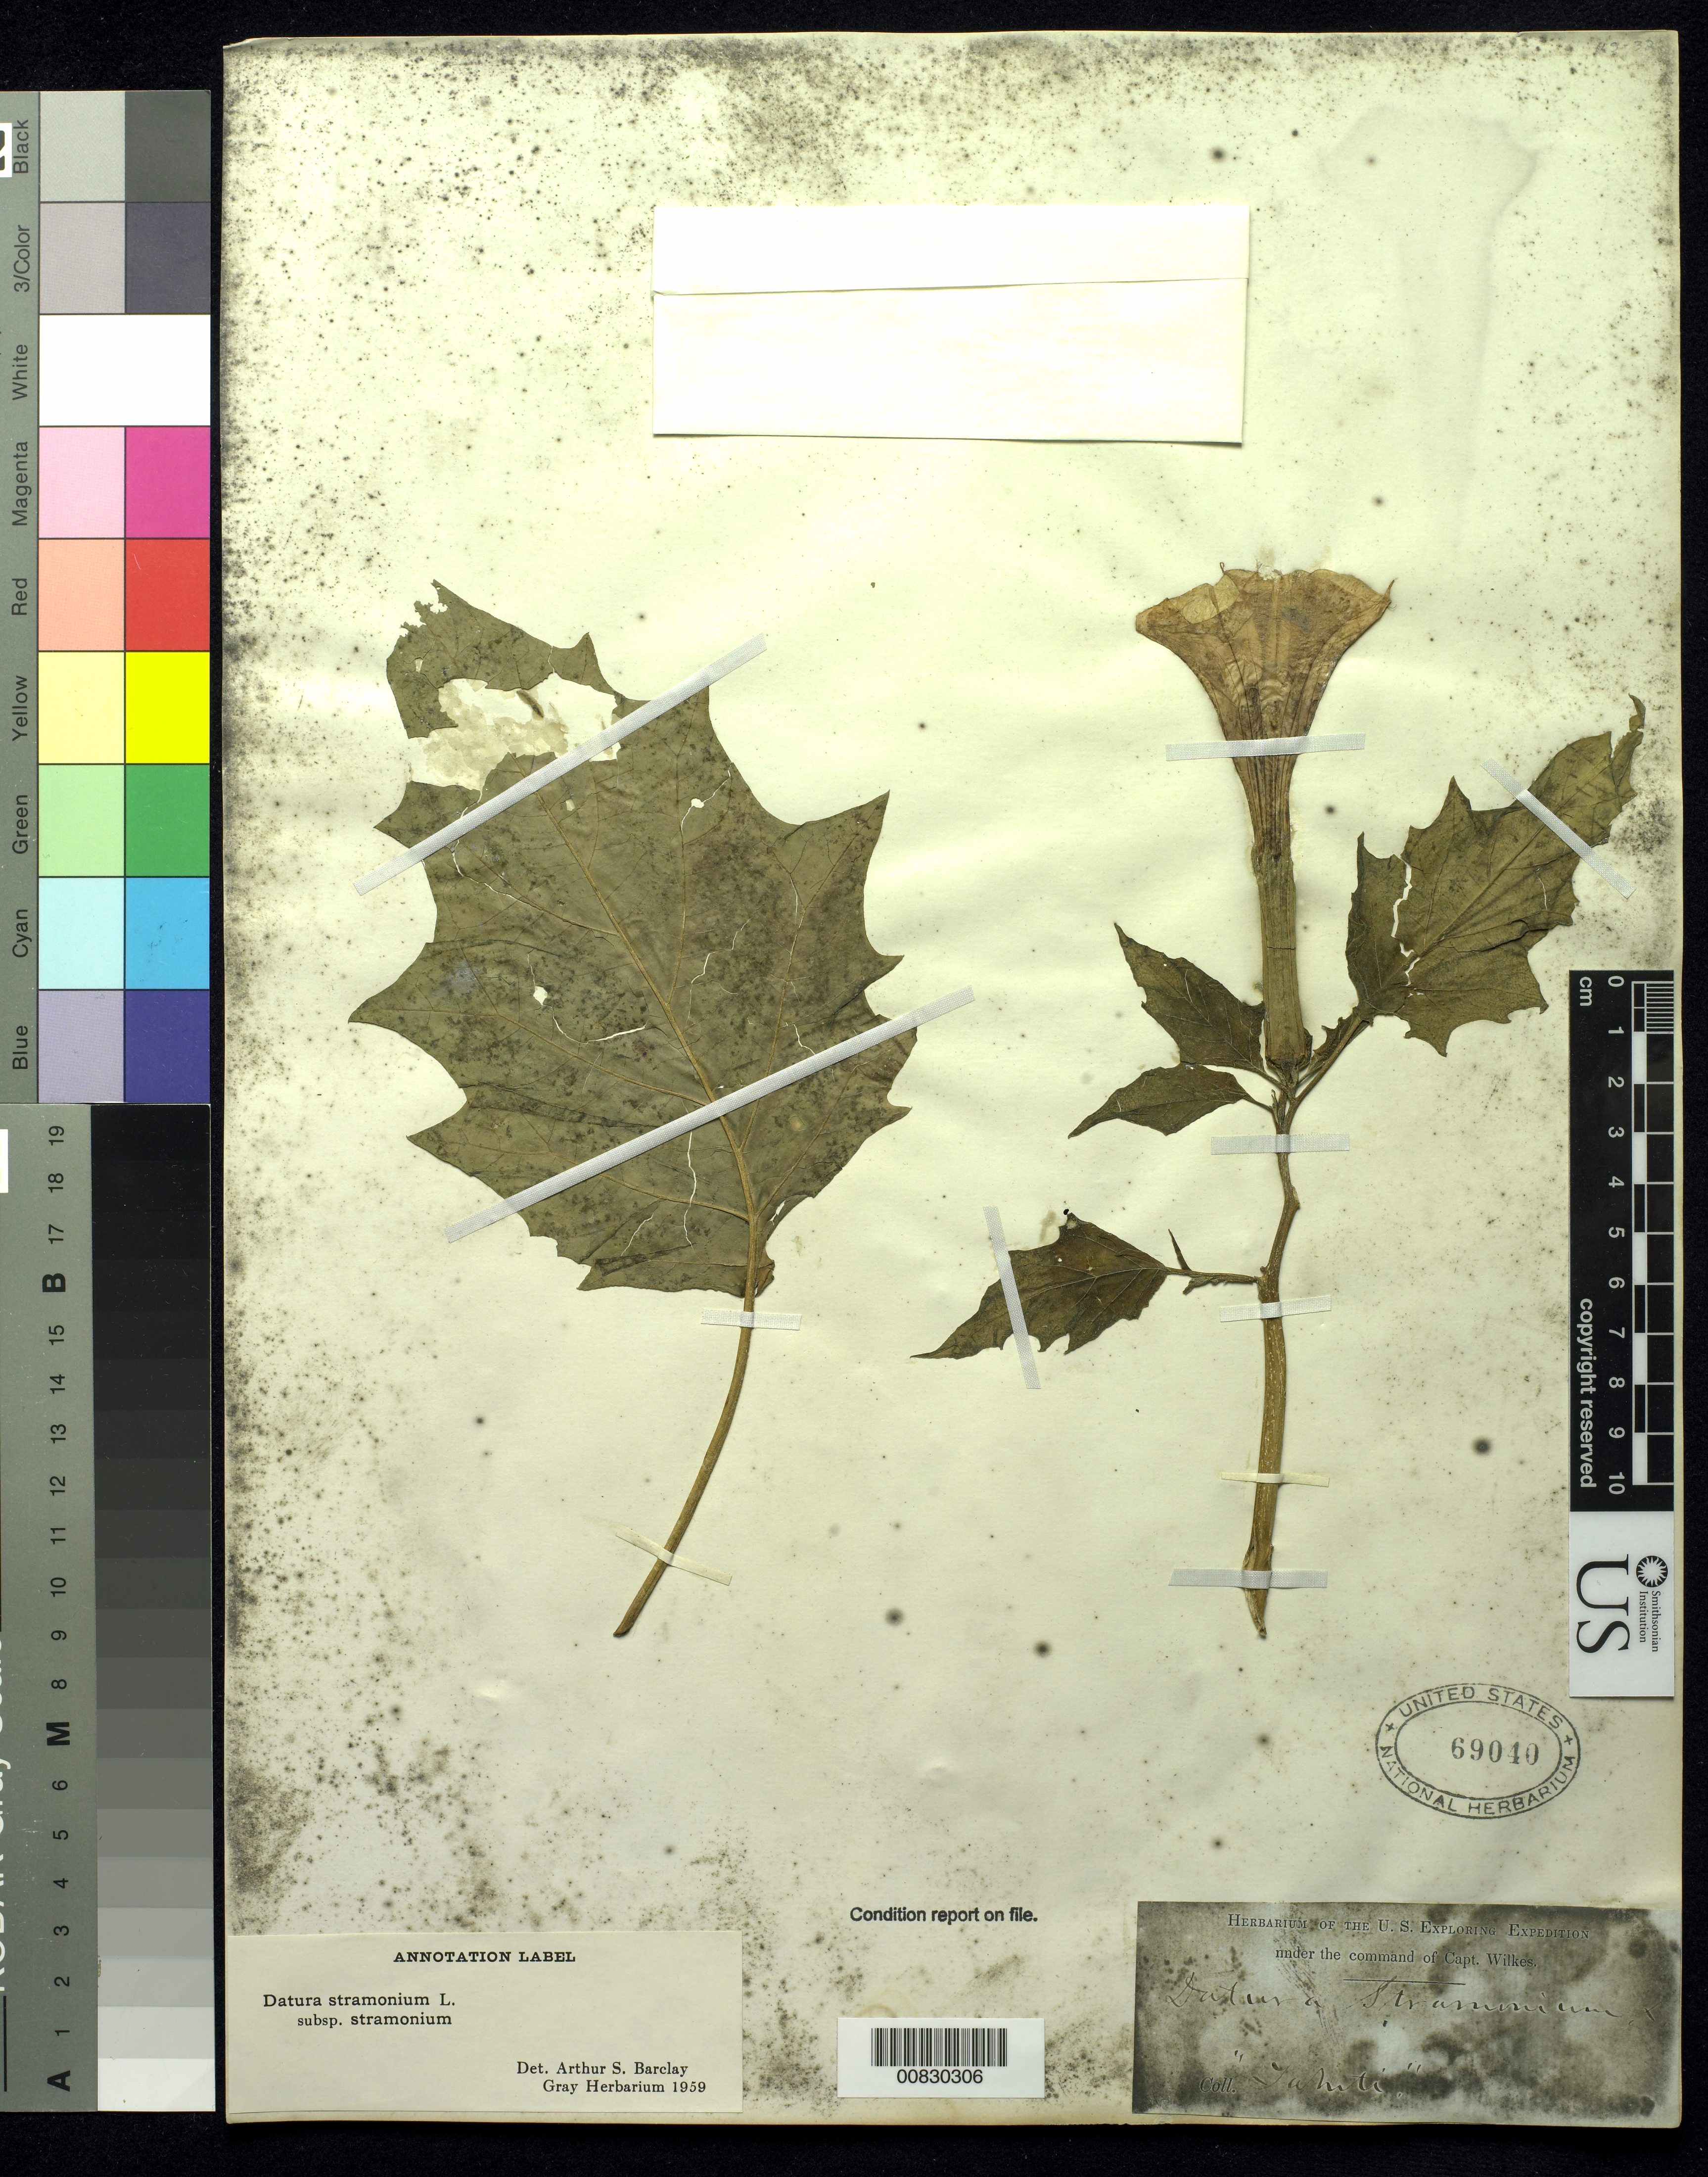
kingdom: Plantae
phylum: Tracheophyta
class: Magnoliopsida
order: Solanales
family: Solanaceae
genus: Datura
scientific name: Datura stramonium subsp. stramonium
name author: L.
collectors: Wilkes Explor. Exped.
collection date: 1838/1842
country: French Polynesia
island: Tahiti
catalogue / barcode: US 69040